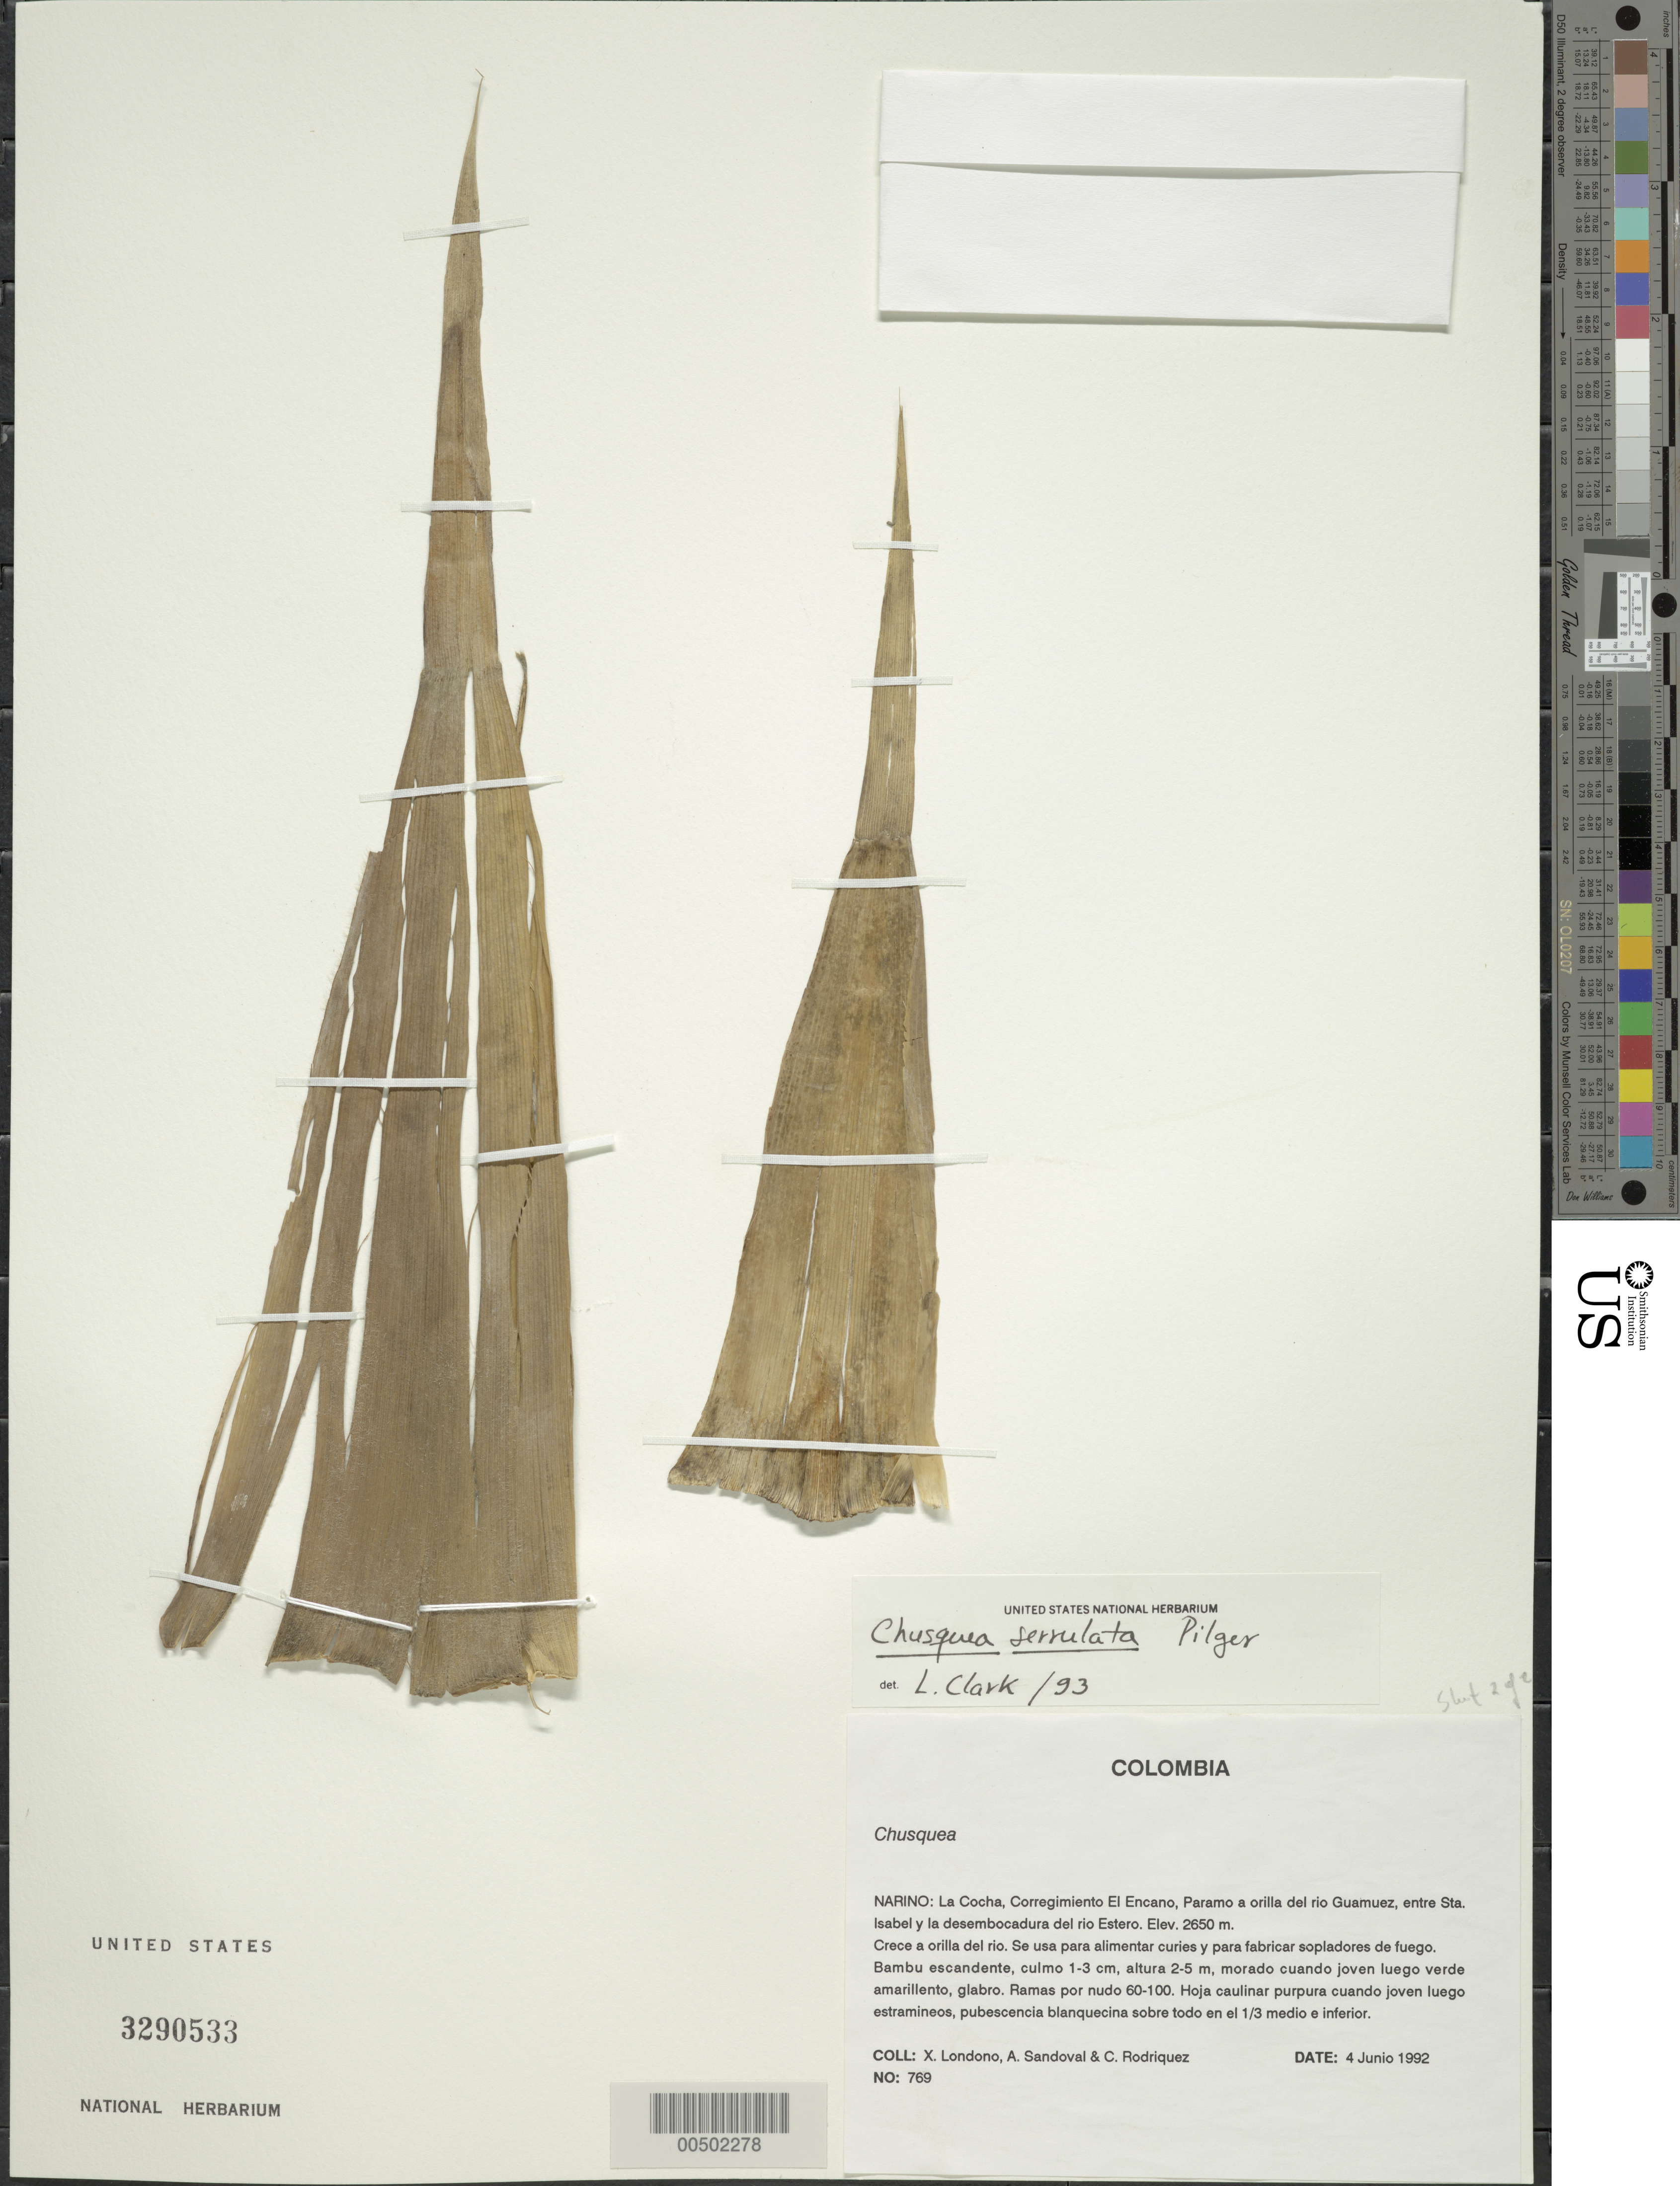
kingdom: Plantae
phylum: Tracheophyta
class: Liliopsida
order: Poales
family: Poaceae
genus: Chusquea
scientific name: Chusquea serrulata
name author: Pilg.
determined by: Clark, Lynn G., (ISC), Iowa State University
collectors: X. Londoño, A. Sandoval & C. Rodriguez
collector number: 769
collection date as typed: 04 Jun 1992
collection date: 1992-06-04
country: Colombia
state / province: Nariño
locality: La Cocha, Corregimiento El Encaño, entre Sta. Isabel y la des Embocadura del Rio Estero, Paramo a Orila del Rio Guamuez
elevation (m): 2650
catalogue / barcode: US 3290533